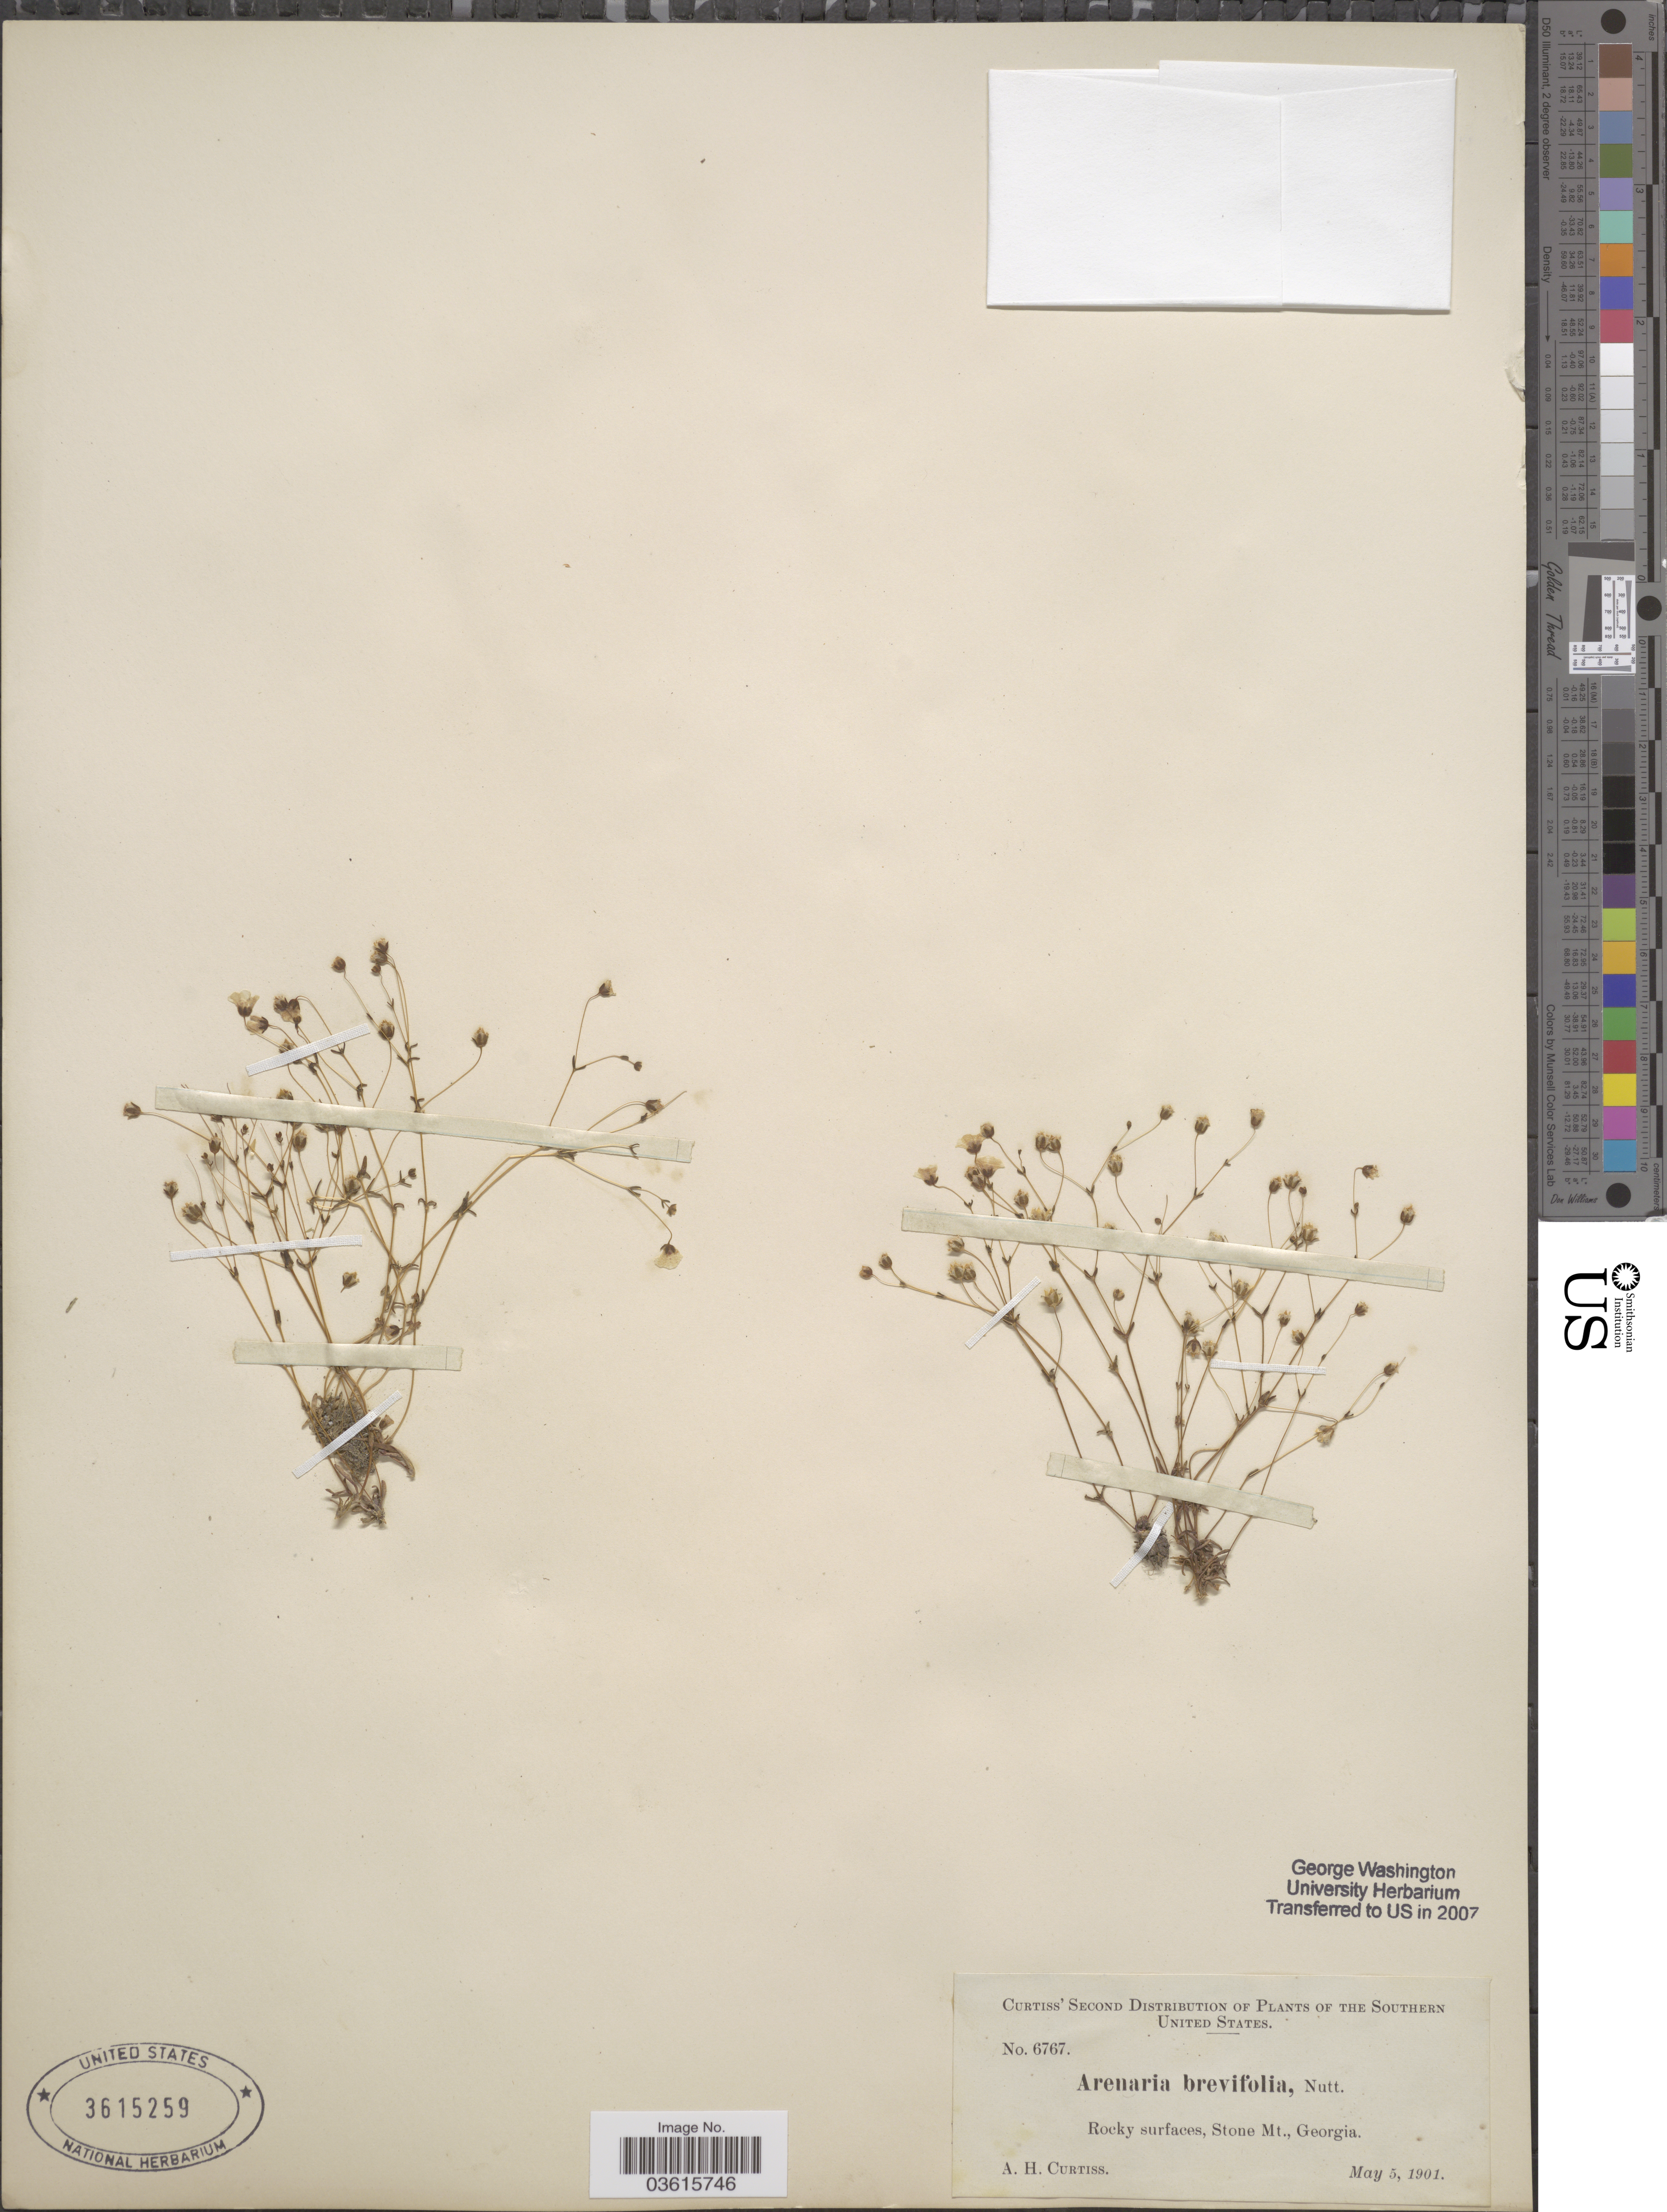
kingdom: Plantae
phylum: Tracheophyta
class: Magnoliopsida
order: Caryophyllales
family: Caryophyllaceae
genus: Minuartia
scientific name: Minuartia brevifolia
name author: Mattf.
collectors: A. H. Curtiss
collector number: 6767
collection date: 1901-05-05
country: United States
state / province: Georgia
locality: Southern United States. Stone Mt.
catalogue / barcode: US 3615259